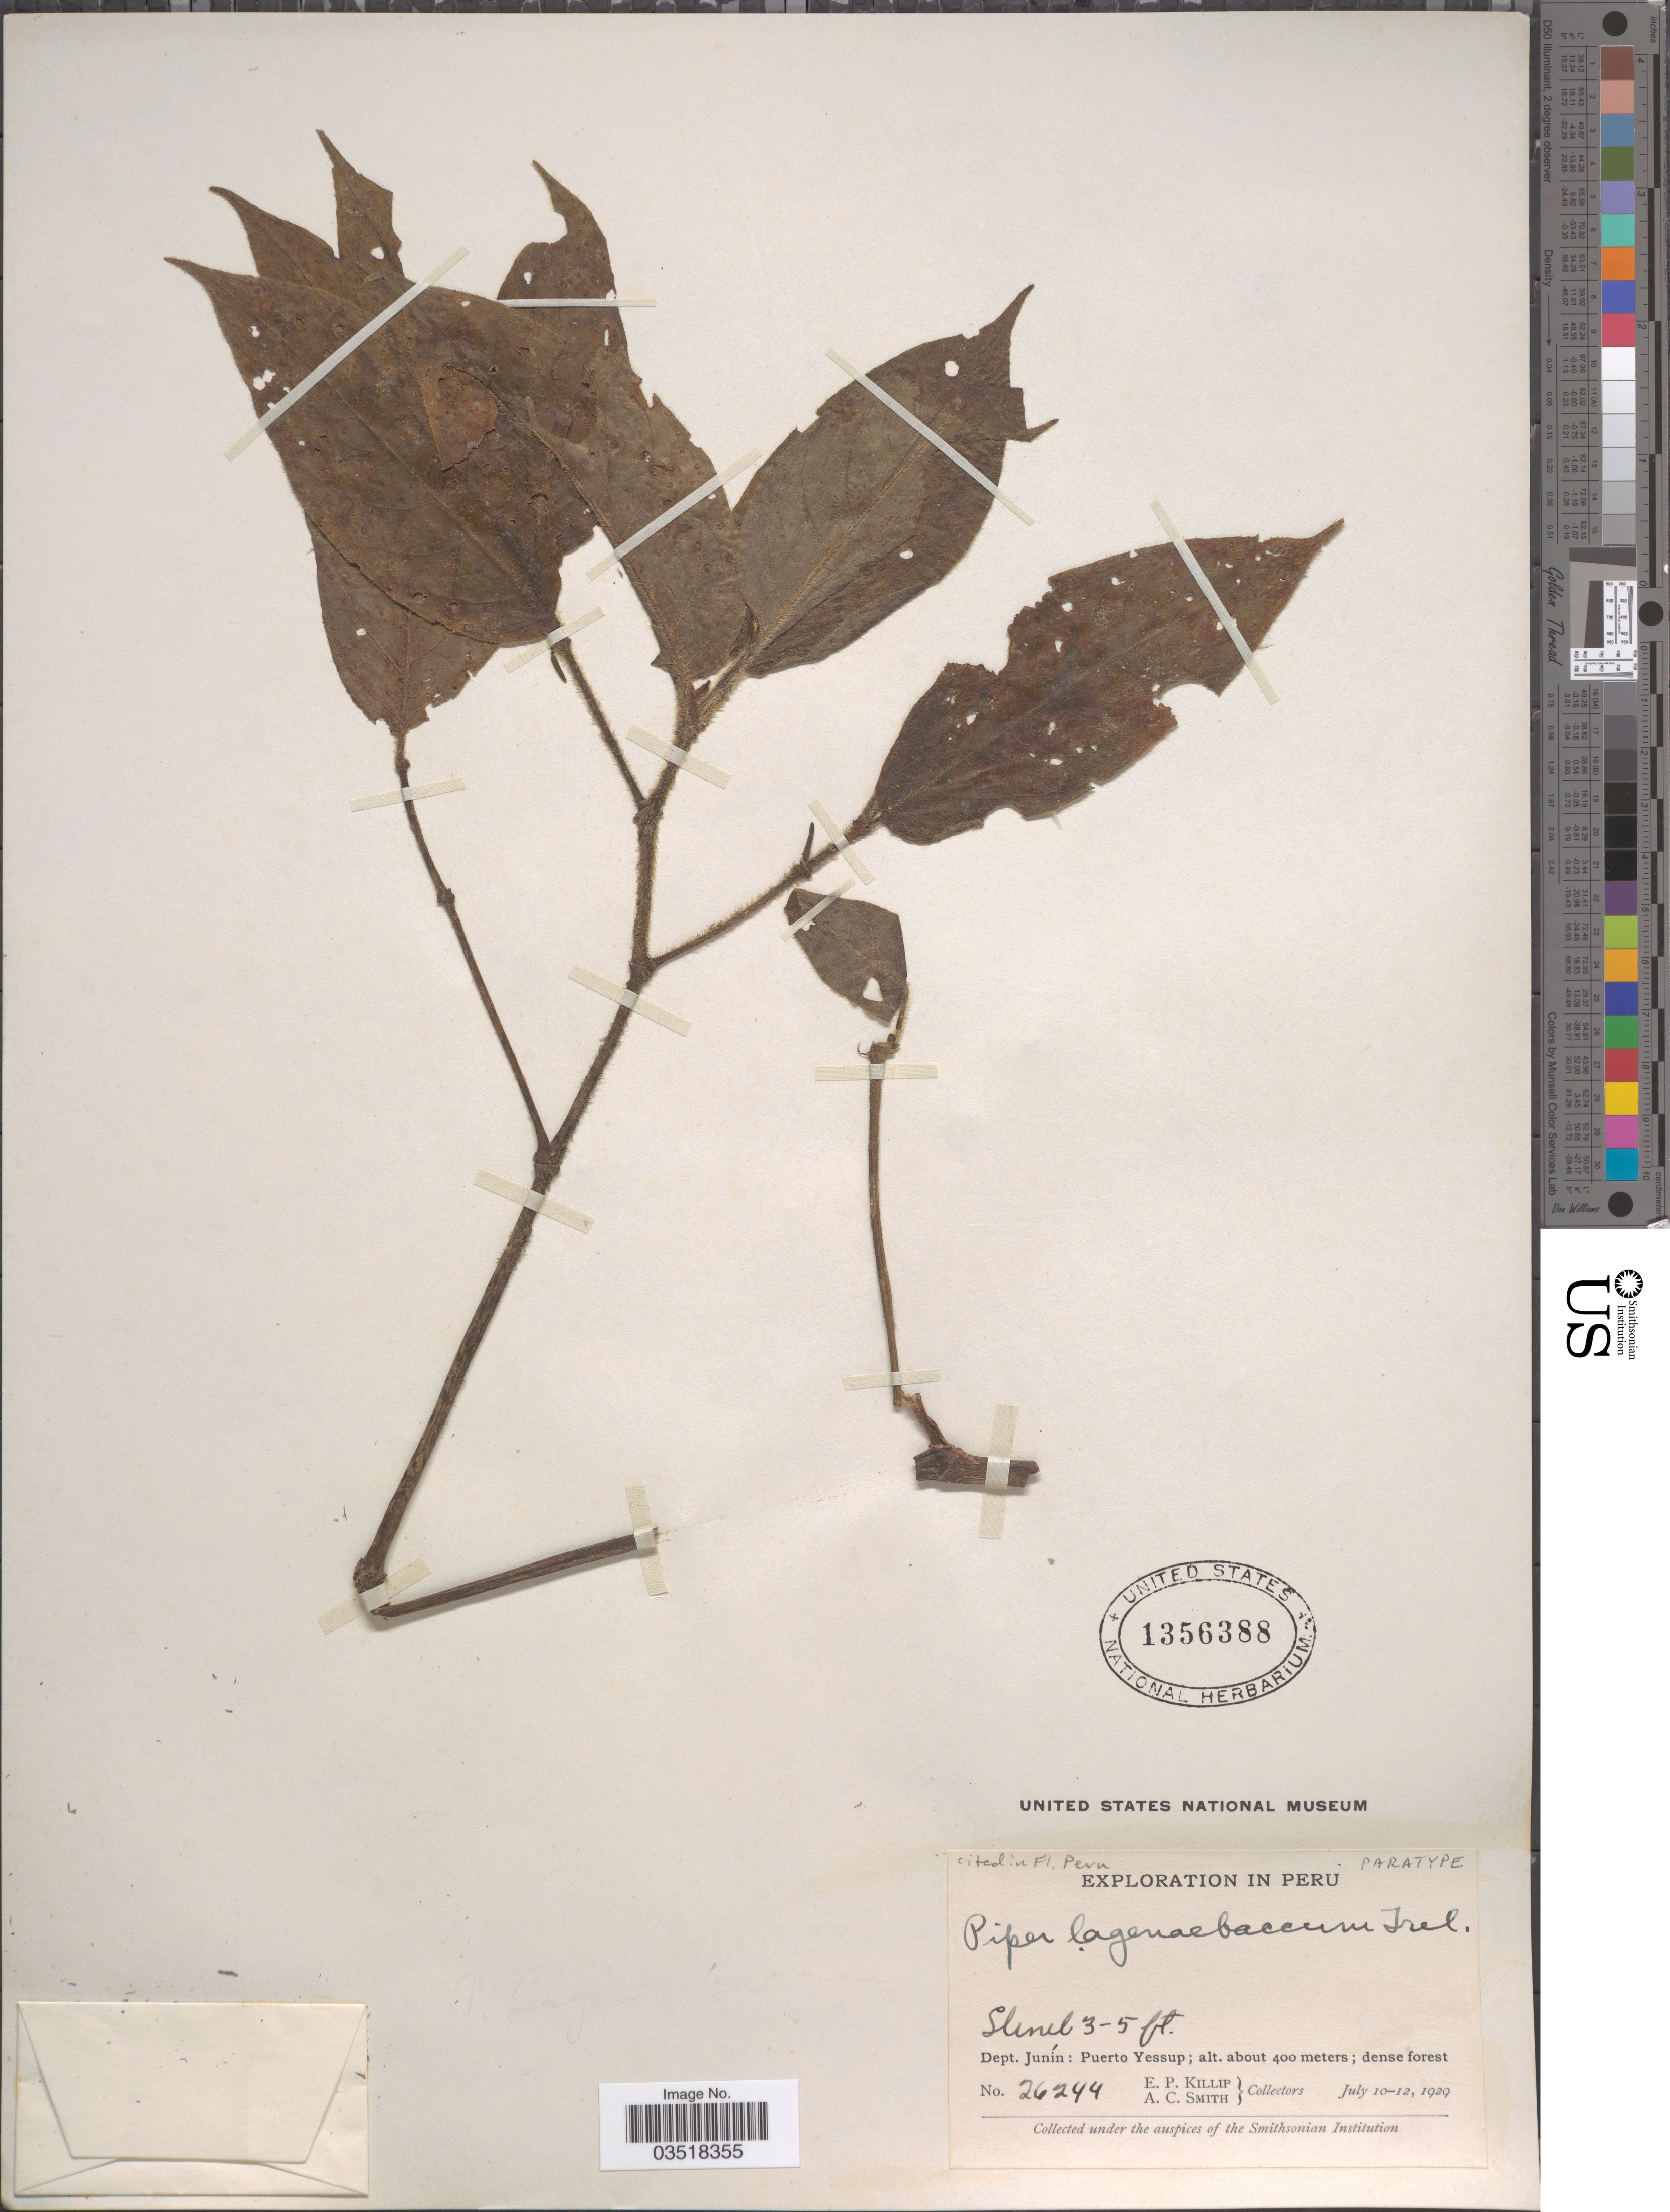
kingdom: Plantae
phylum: Tracheophyta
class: Magnoliopsida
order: Piperales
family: Piperaceae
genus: Piper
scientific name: Piper lagenaebaccum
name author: Trel. in J.F. Macbr.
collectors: E. P. Killip & A. C. Smith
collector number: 26244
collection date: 1929-07-10/1929-07-12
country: Peru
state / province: Junín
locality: Dept. Junín: Puerto Yessup.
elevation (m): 400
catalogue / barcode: US 1356388